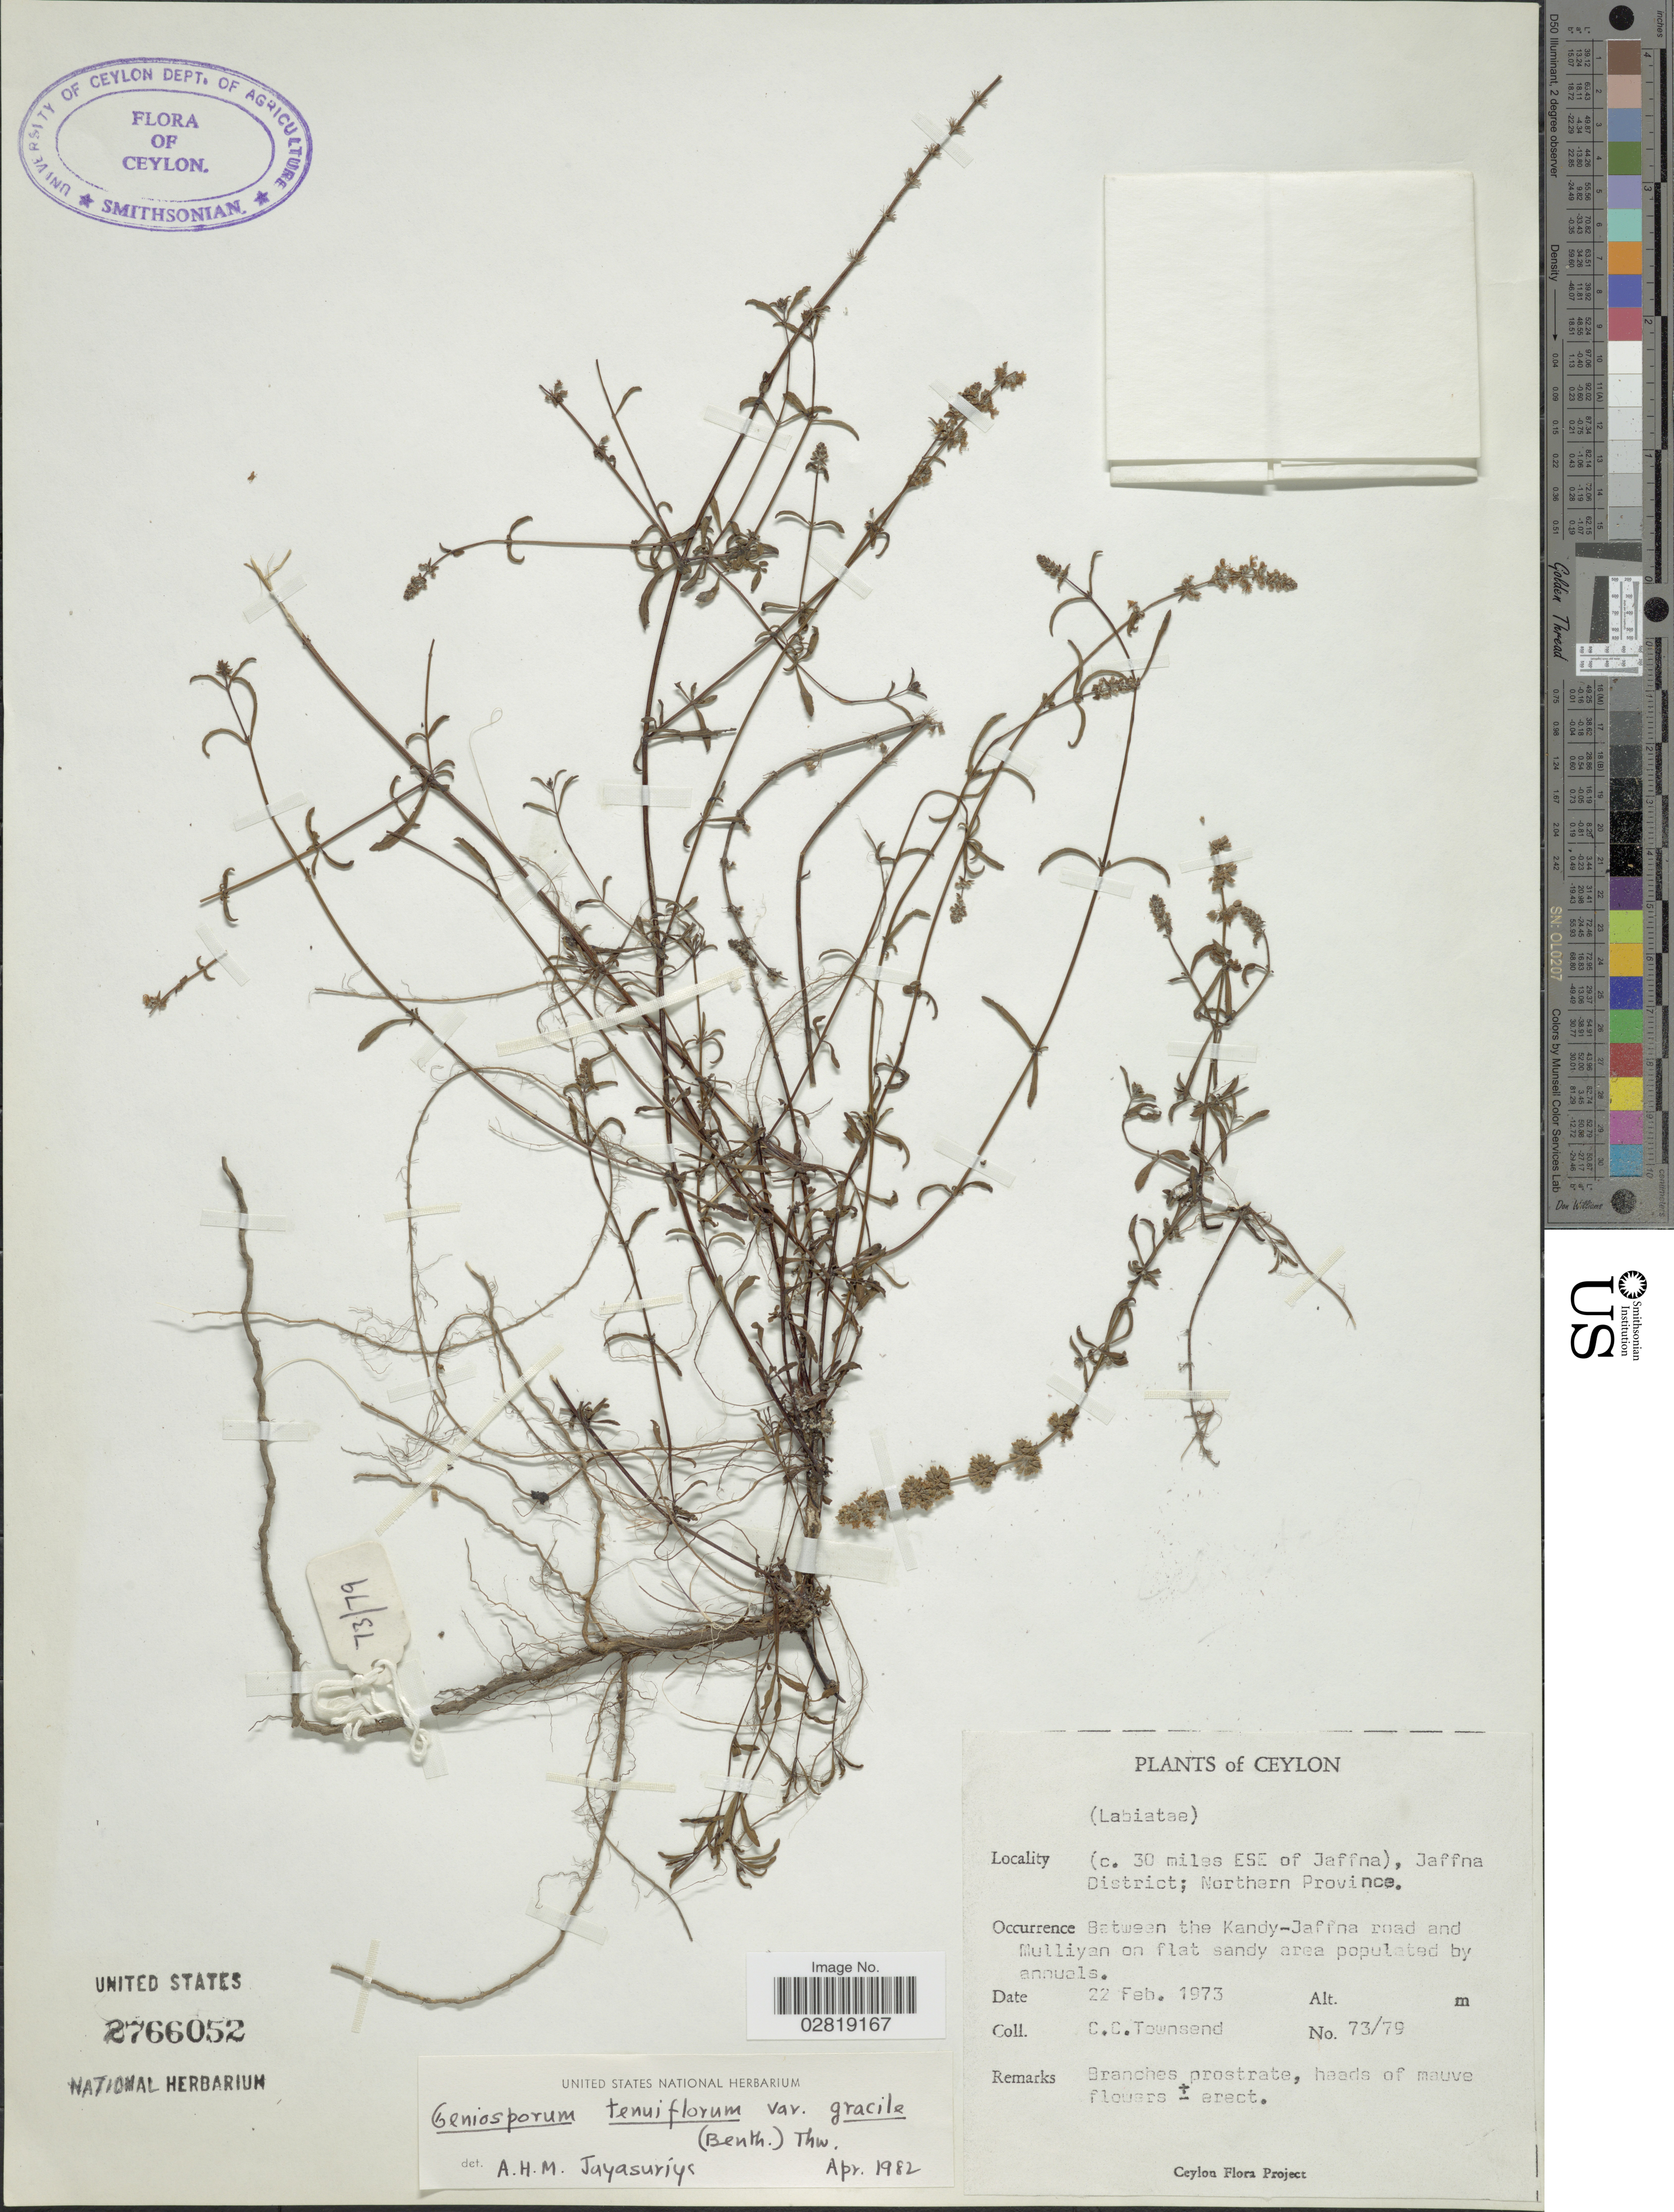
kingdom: Plantae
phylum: Tracheophyta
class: Magnoliopsida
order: Lamiales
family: Lamiaceae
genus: Geniosporum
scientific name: Geniosporum tenuiflorum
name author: (L.) Merr.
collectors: C. C. Townsend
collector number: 73/79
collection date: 1973-02-22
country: Sri Lanka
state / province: Northern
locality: Ceylon. (c. 30 miles ESE of Jaffna), Jaffna District; Northern Province. Between the Kandy-Jaffna road and Mulliyan on flat sandy area populated by annuals.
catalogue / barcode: US 2766052